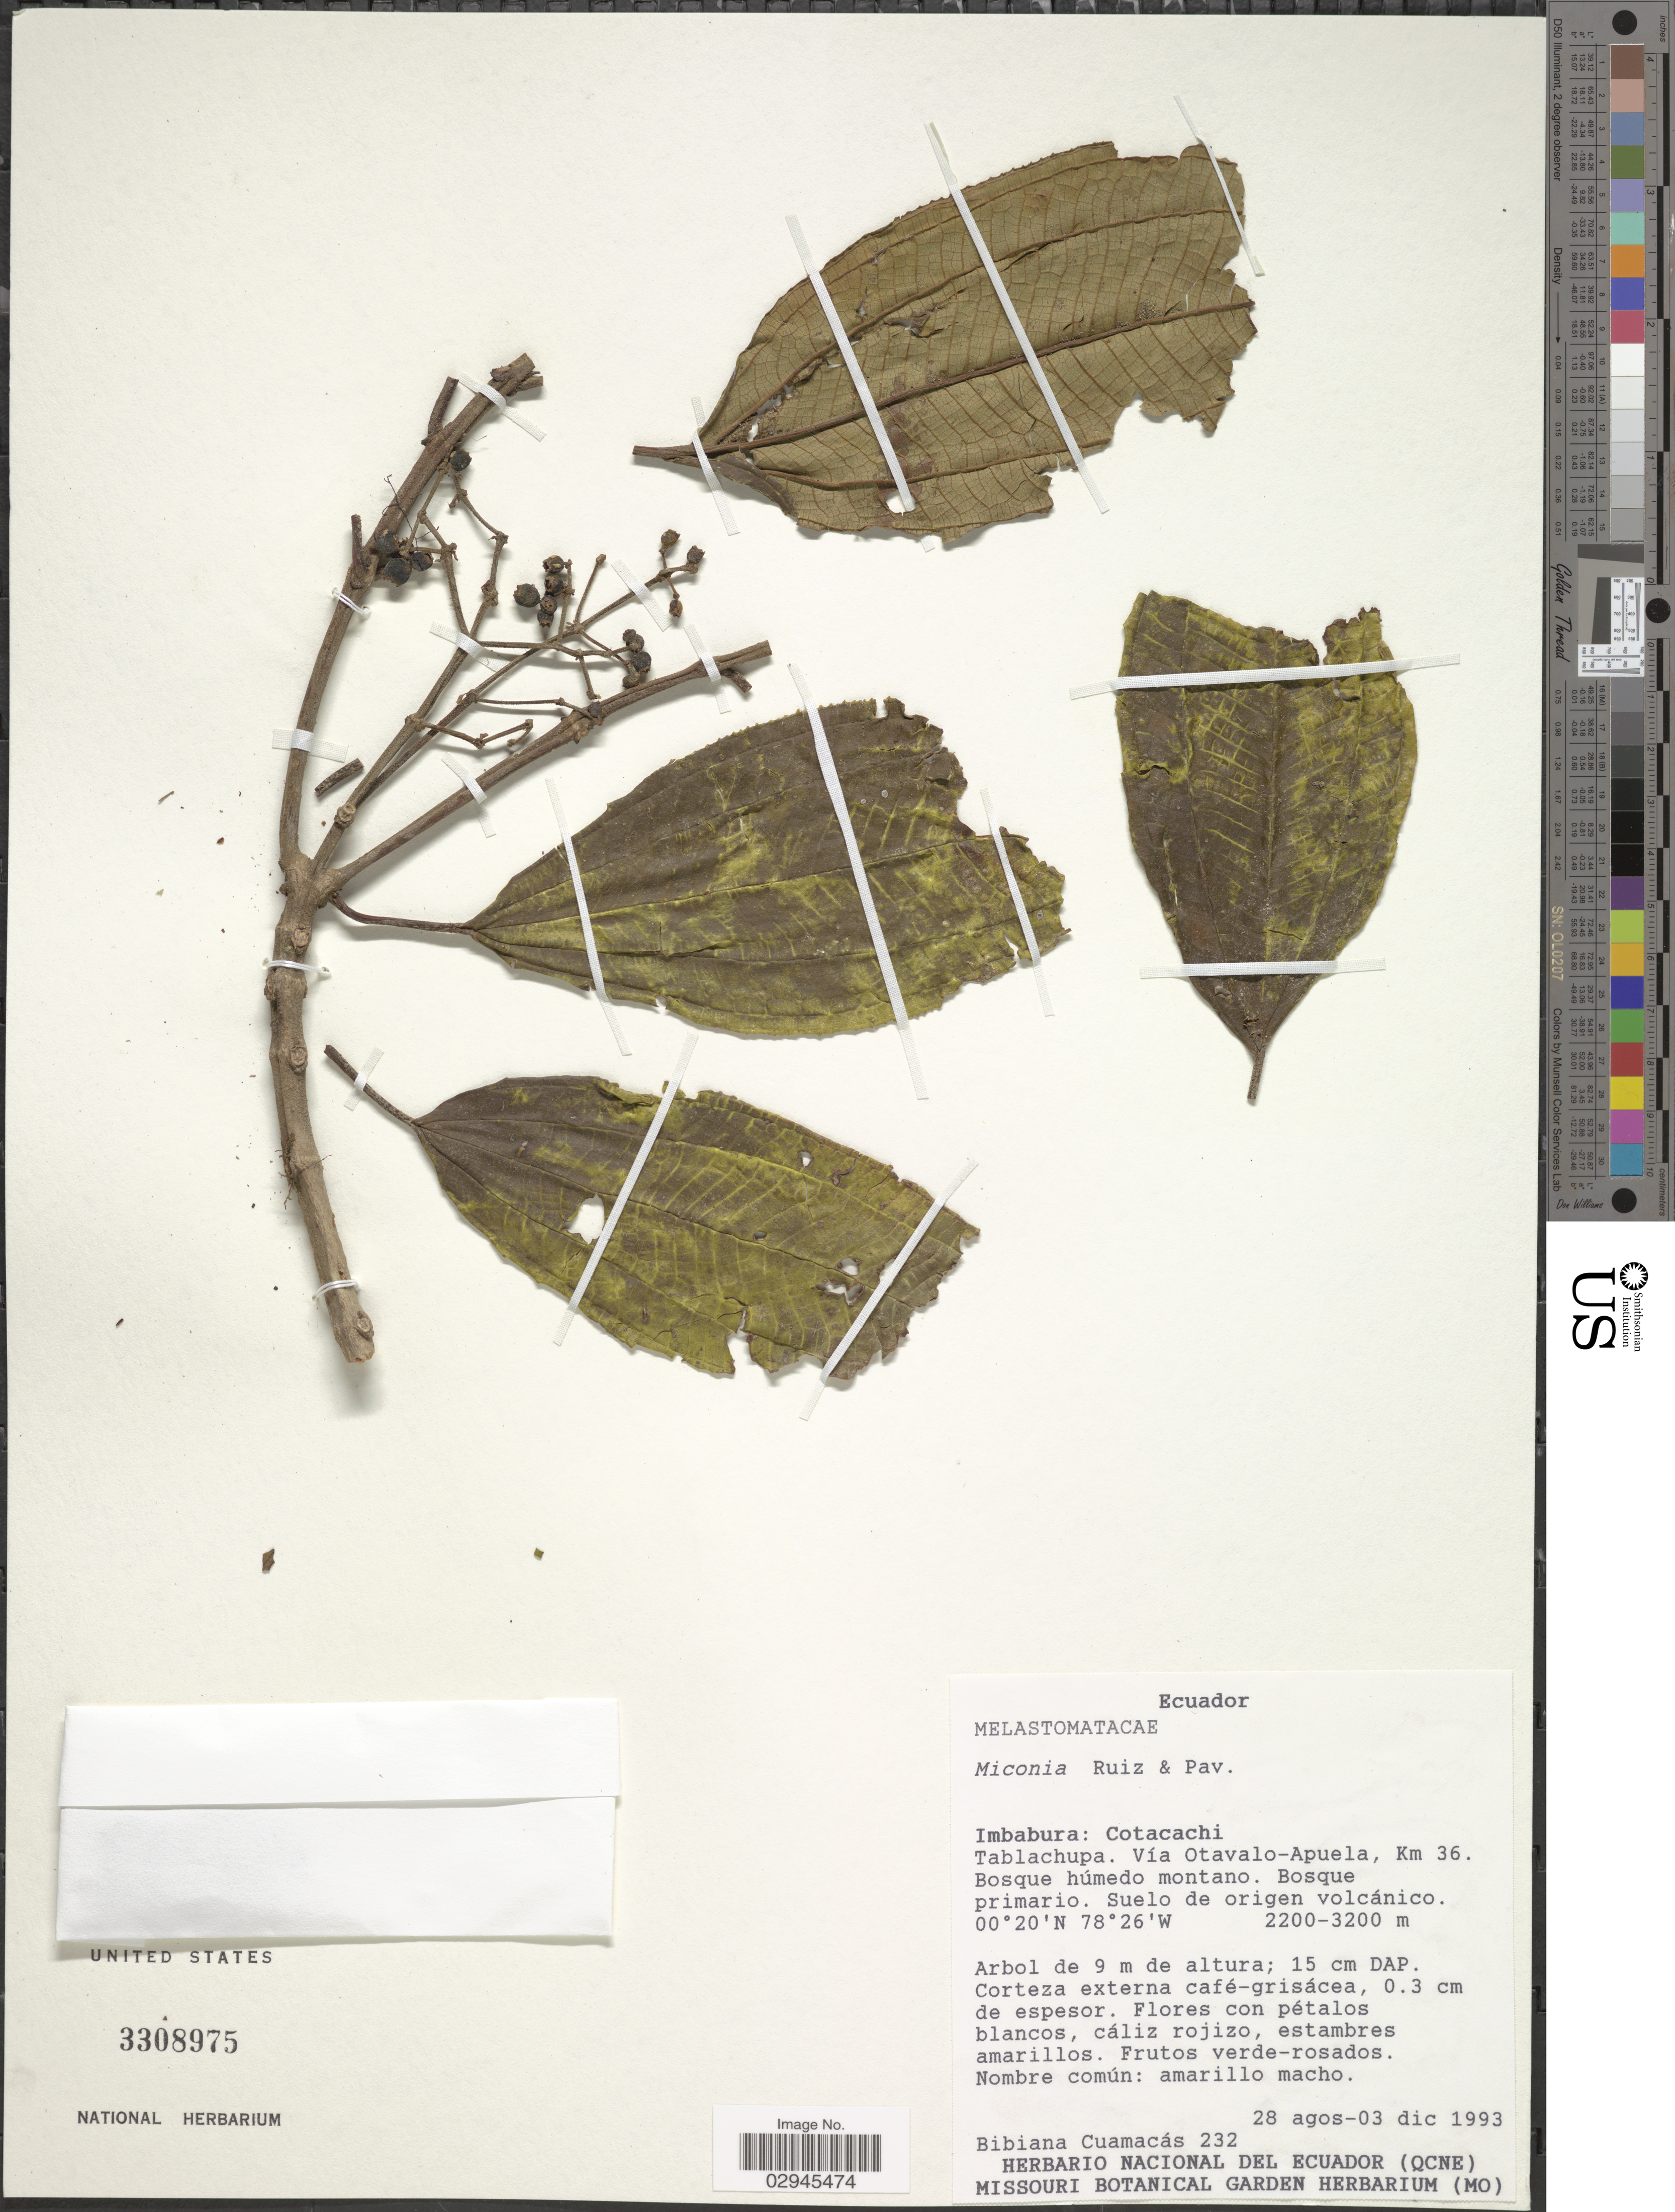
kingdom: Plantae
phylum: Tracheophyta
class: Magnoliopsida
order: Myrtales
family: Melastomataceae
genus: Miconia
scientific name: Miconia sp.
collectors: B. Cuamacas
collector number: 232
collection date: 1993-08-28/1993-12-03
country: Ecuador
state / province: Imbabura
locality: Cotacachi. Tablachupa. Vía Otavalo-Apuela, Km 36.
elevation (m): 2200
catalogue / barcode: US 3308975